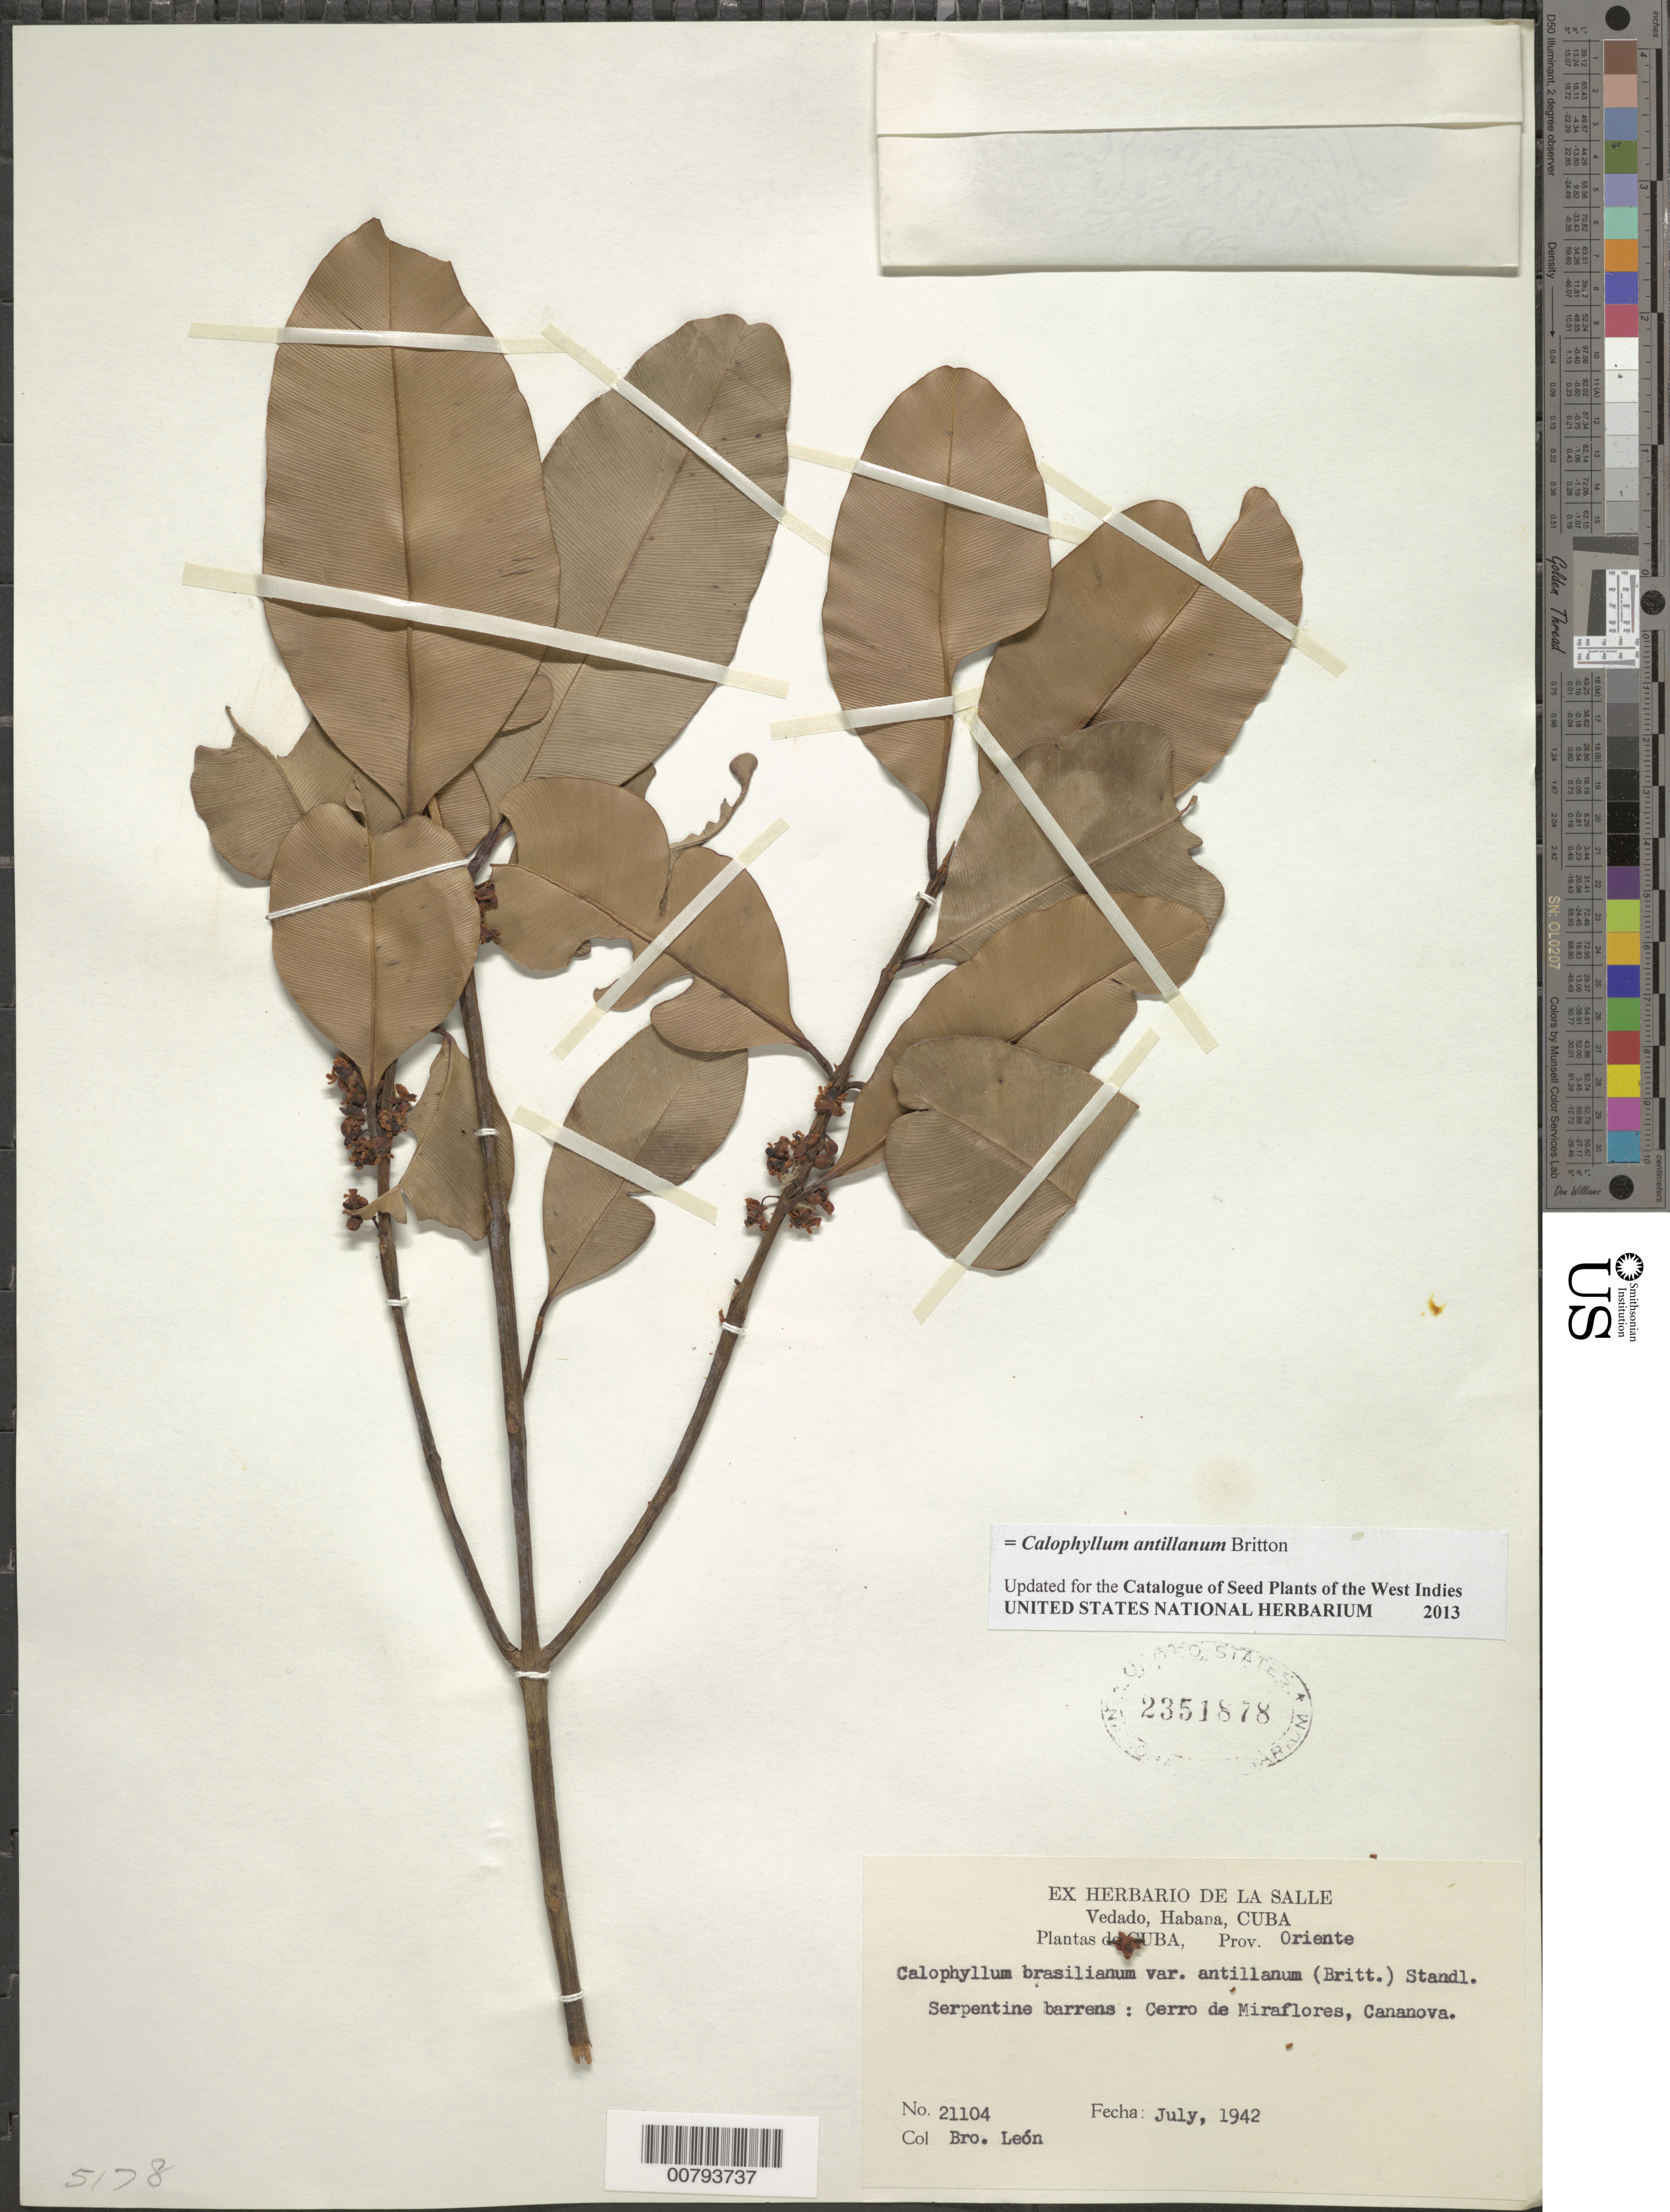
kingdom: Plantae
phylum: Tracheophyta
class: Magnoliopsida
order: Malpighiales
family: Calophyllaceae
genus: Calophyllum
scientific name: Calophyllum antillanum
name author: Britton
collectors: Bro. León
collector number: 21104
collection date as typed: Jul 1942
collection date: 1942-07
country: Cuba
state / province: Oriente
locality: Cerro de Miraflores, Cananova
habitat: Serpentine barrens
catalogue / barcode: US 2351878